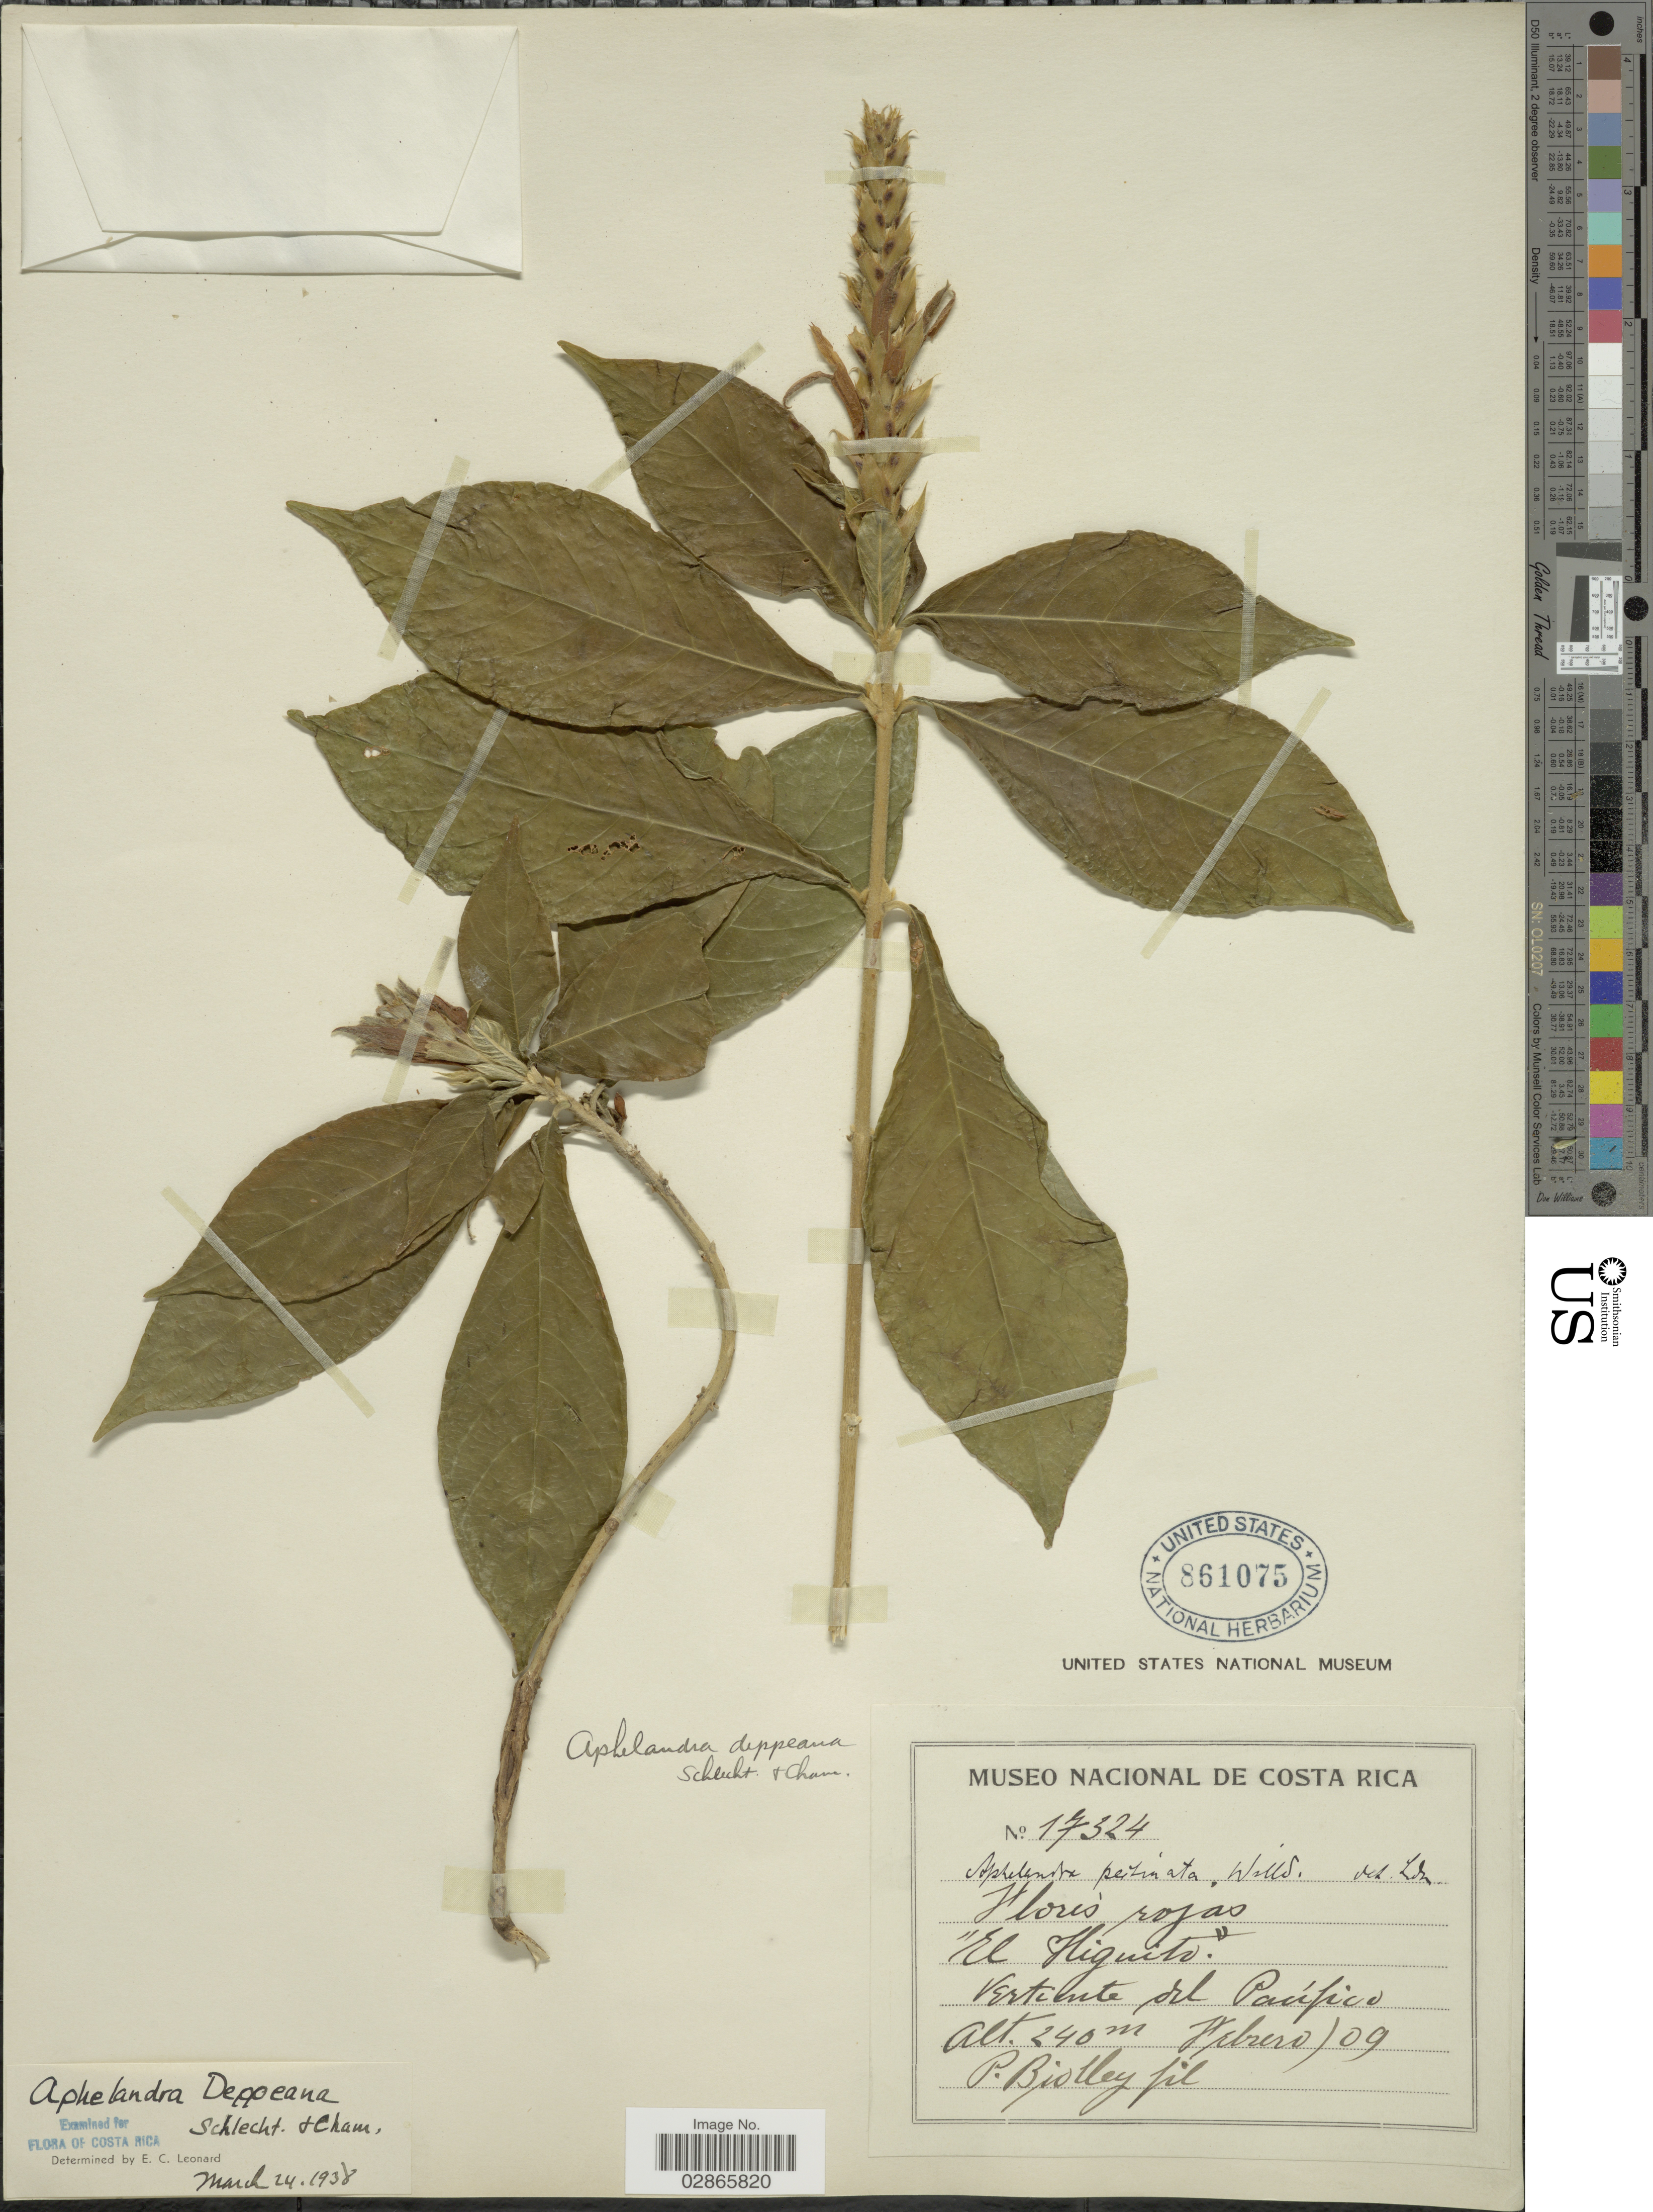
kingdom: Plantae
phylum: Tracheophyta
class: Magnoliopsida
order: Lamiales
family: Acanthaceae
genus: Aphelandra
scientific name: Aphelandra deppeana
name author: Schltdl. & Cham.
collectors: P. Biolley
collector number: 17324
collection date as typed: Transcribed d/m/y: /2/9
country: Costa Rica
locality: El Higuito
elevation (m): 240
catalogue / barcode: US 861075